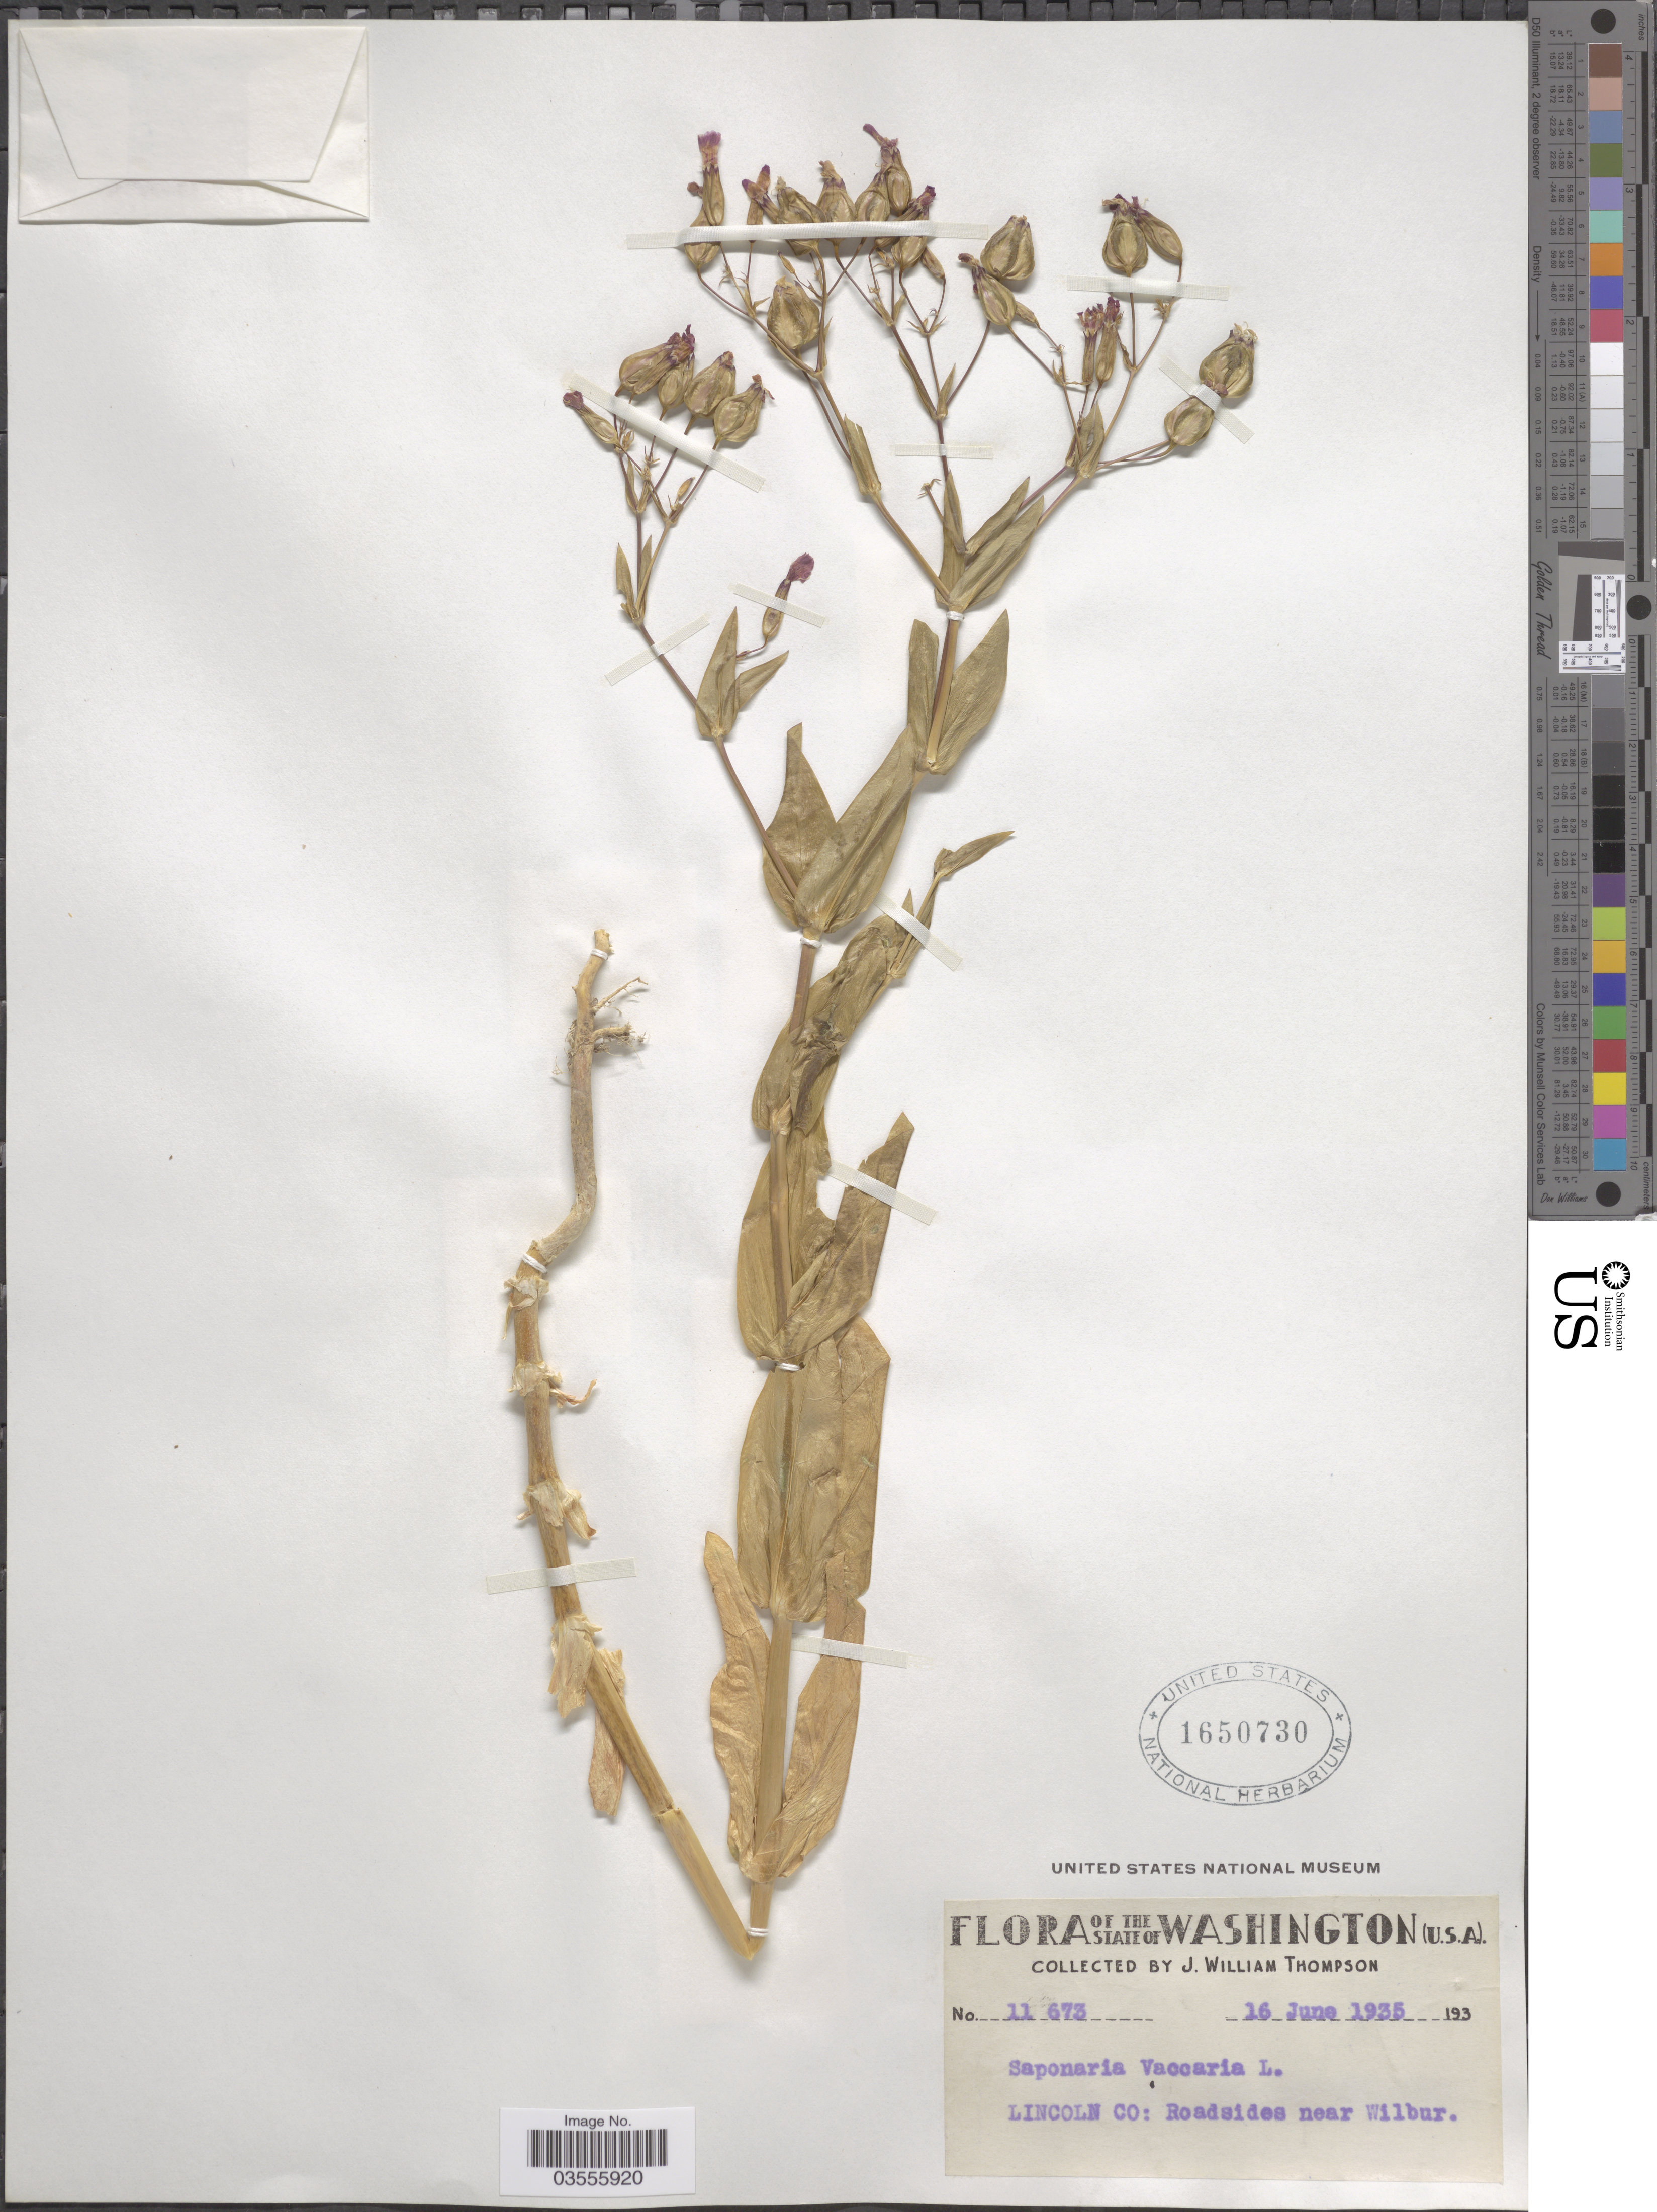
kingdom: Plantae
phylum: Tracheophyta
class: Magnoliopsida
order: Caryophyllales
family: Caryophyllaceae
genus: Vaccaria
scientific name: Vaccaria vaccaria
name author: (L.) Britton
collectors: J. W. Thompson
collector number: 11673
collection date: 1935-06-16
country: United States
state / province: Washington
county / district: Lincoln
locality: U.S.A. Lincoln Co: Roadsides near Wilbur.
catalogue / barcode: US 1650730